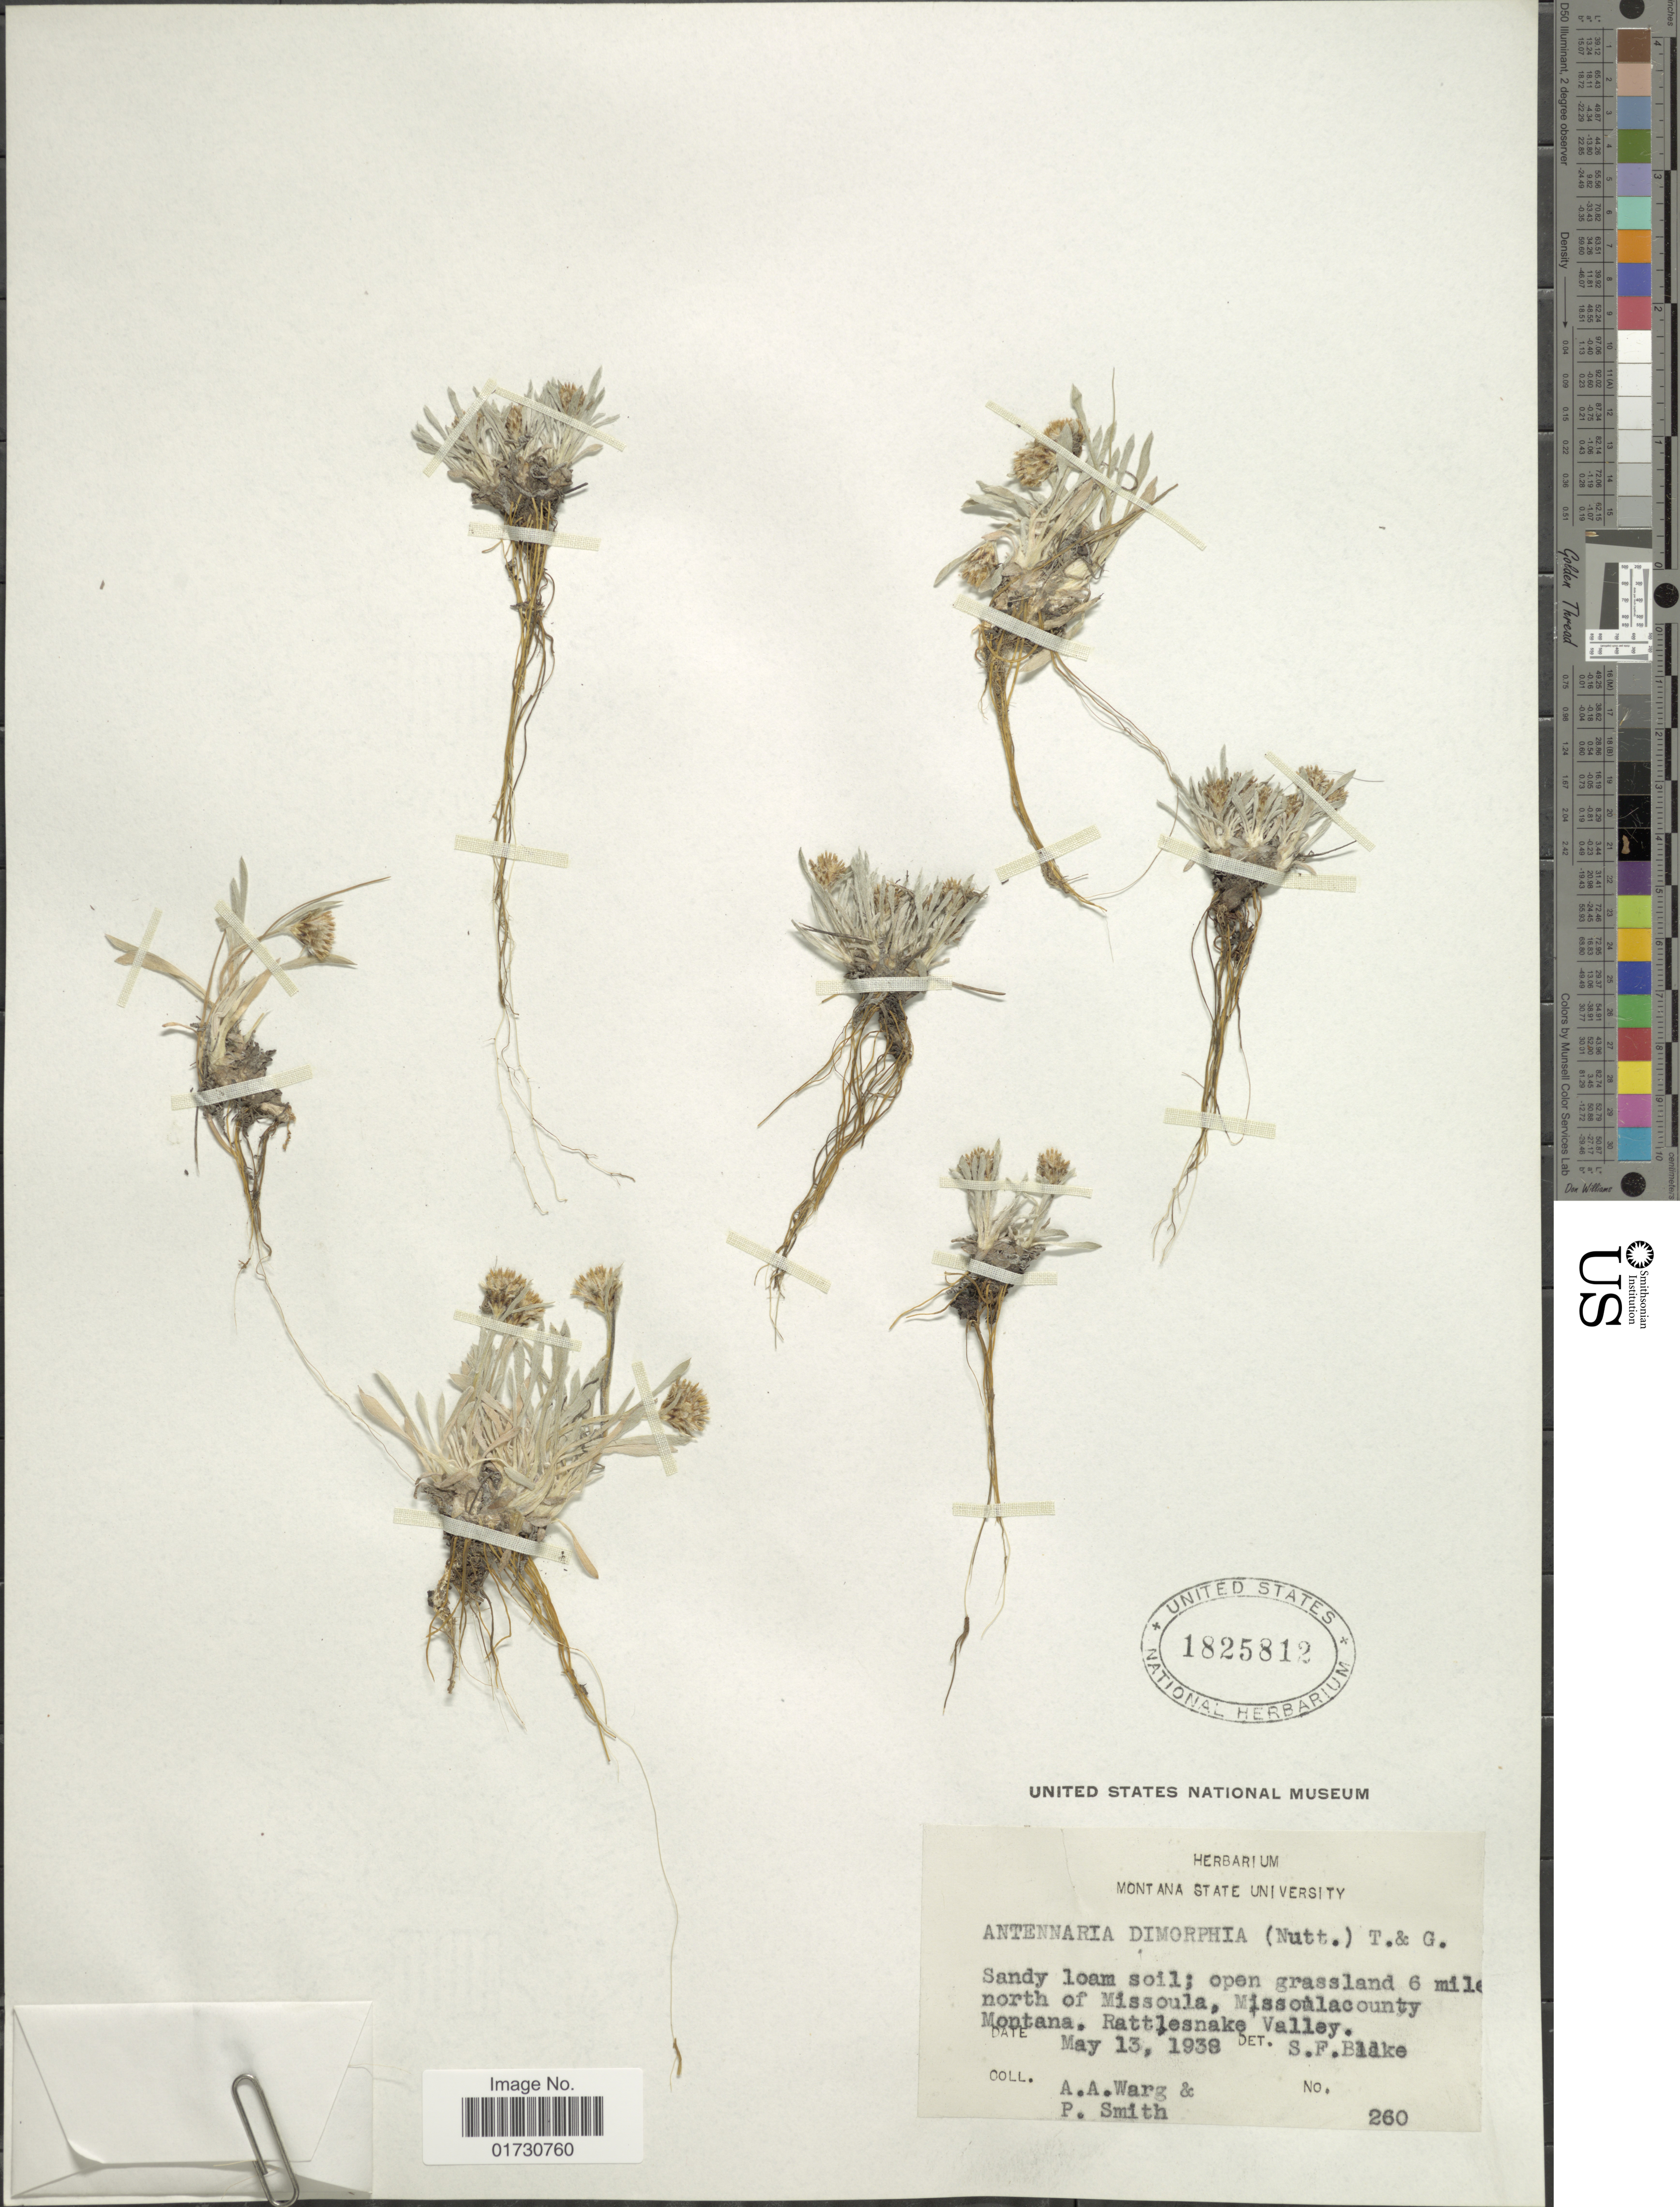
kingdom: Plantae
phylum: Tracheophyta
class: Magnoliopsida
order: Asterales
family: Asteraceae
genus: Antennaria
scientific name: Antennaria dimorpha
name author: (Nutt.) Torr. & A. Gray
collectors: A. Warg & P. Smith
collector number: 260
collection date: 1938-05-13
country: United States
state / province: Montana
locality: Open grassland 6 miles north of Missoula, Missoula county Montana, Rattlesnake Valley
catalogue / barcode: US 1825812